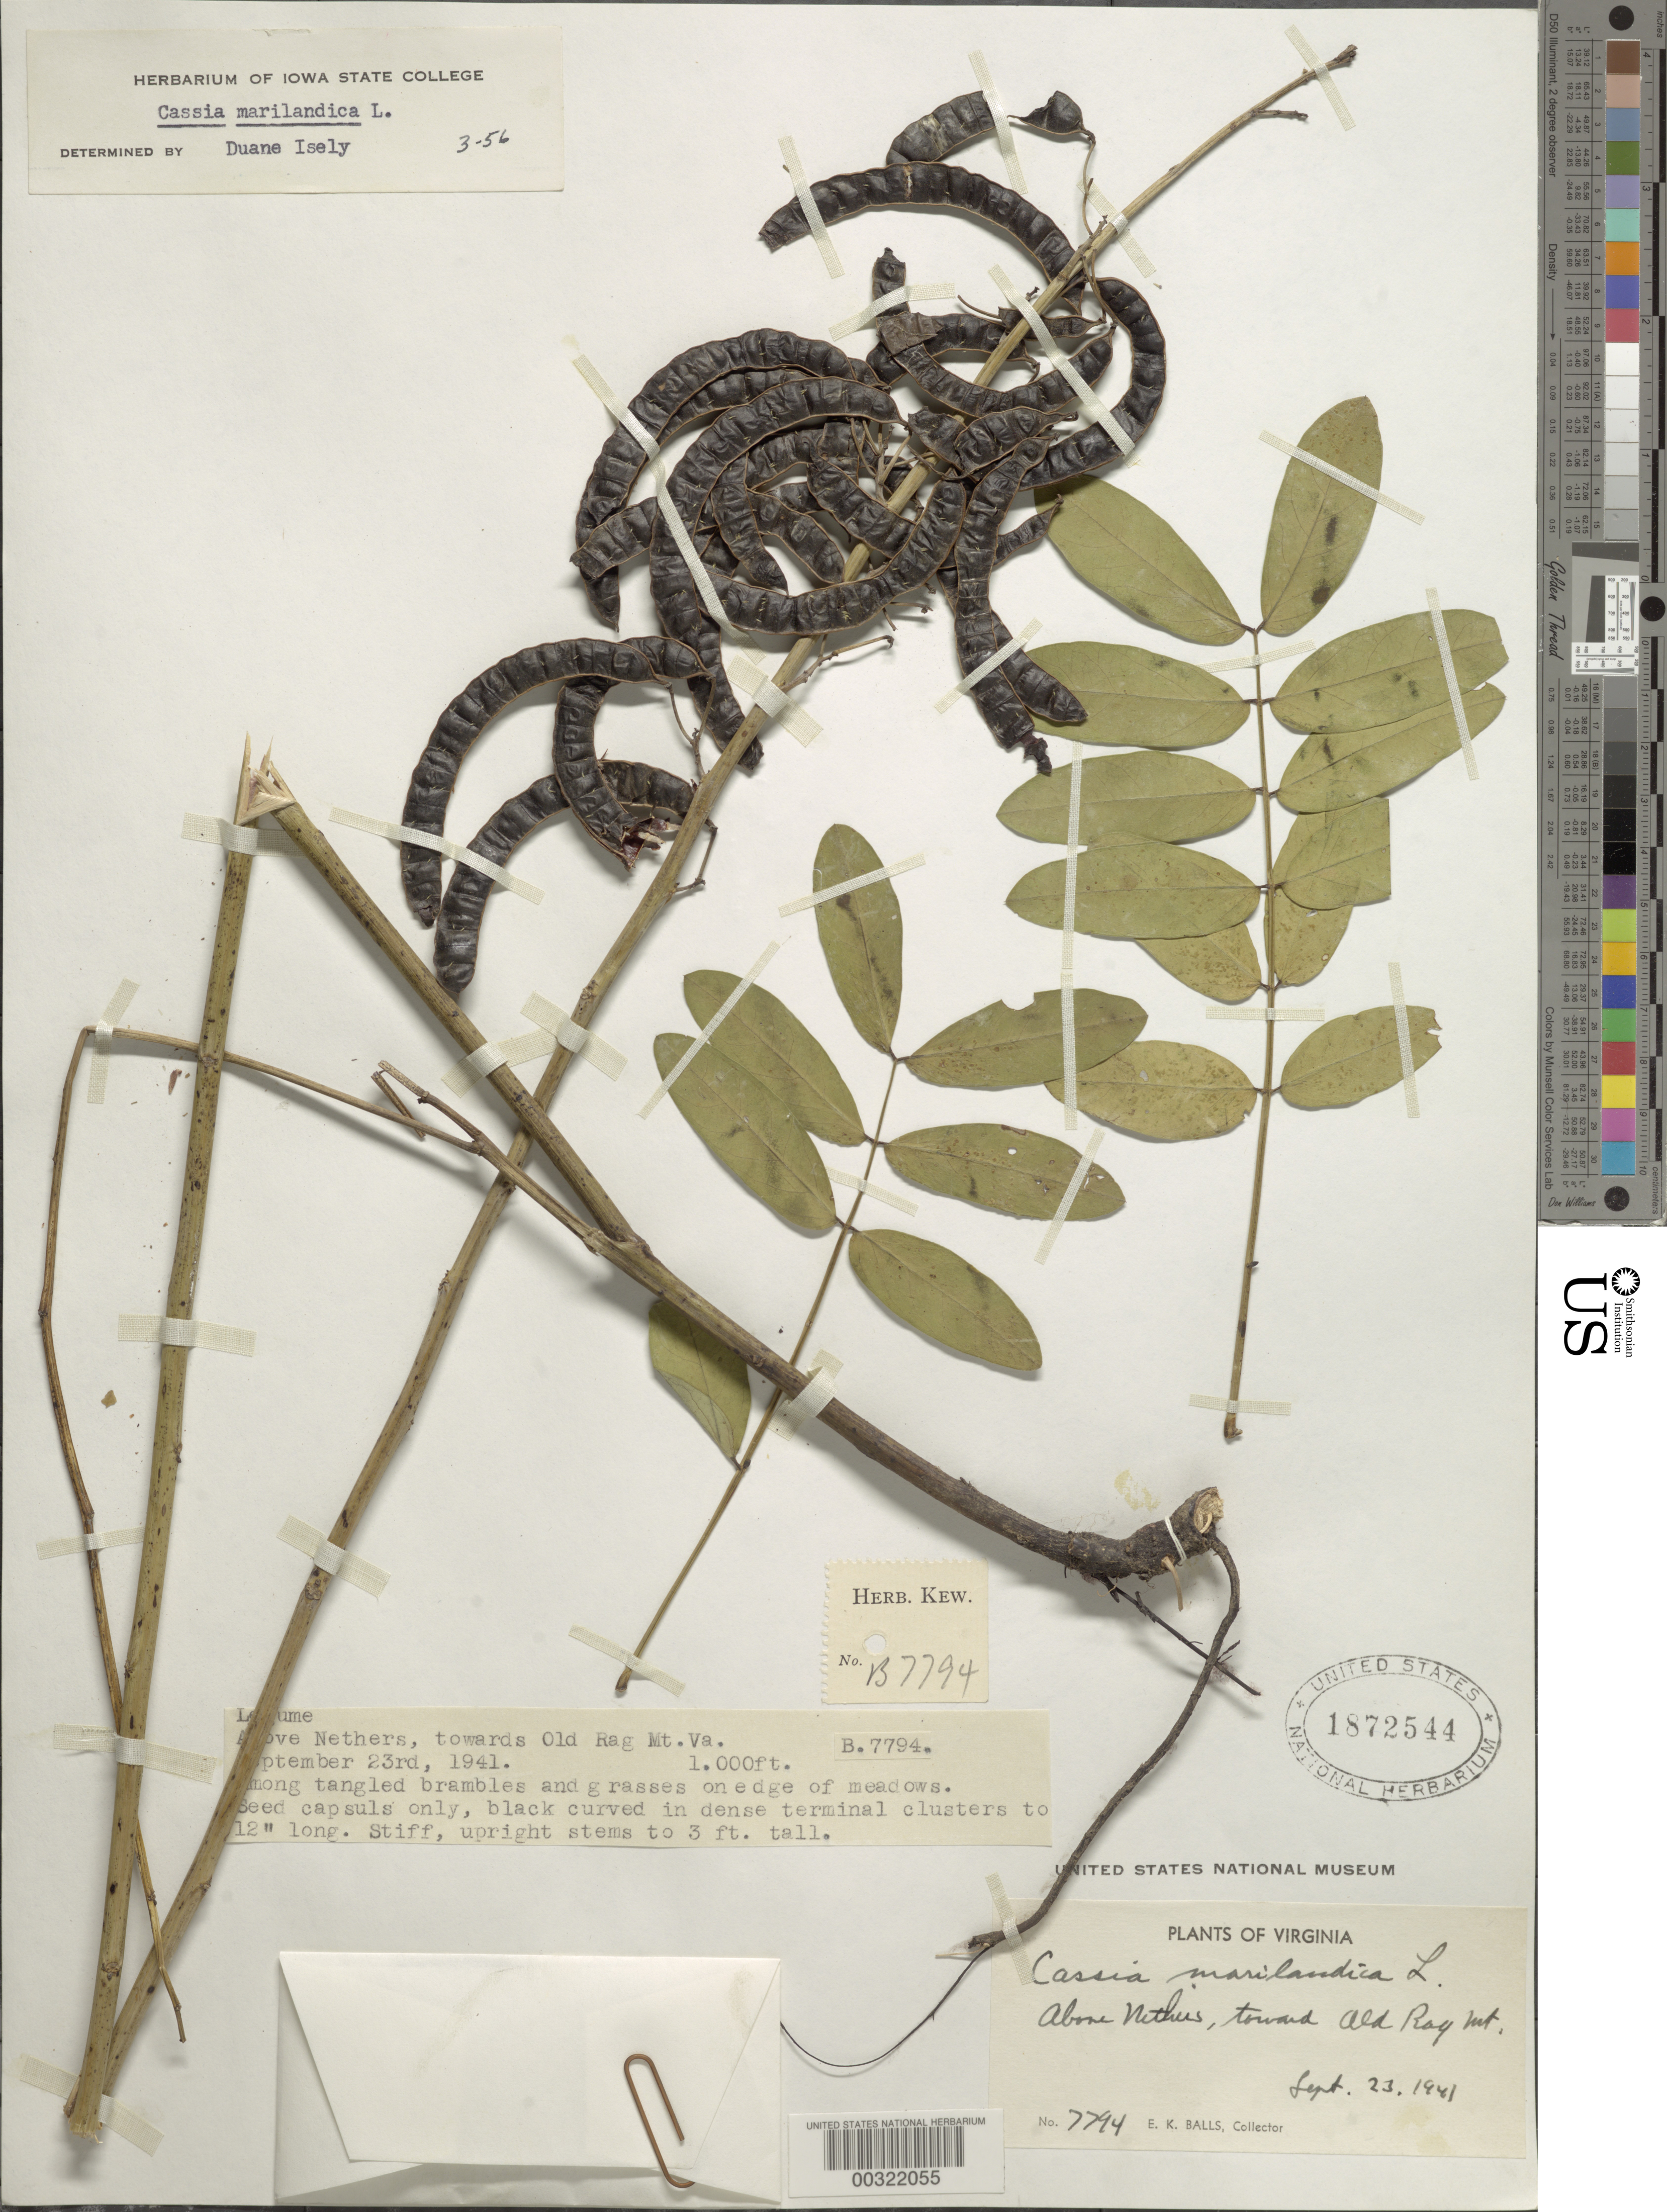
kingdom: Plantae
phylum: Tracheophyta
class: Magnoliopsida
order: Fabales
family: Fabaceae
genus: Senna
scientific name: Senna marilandica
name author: (L.) Link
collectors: E. K. Balls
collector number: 7794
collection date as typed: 23 Sep 1941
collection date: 1941-09-23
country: United States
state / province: Virginia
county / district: Madison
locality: Above Nethers, towards Old Rag Mt.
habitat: Edge of meadow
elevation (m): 305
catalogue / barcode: US 1872544